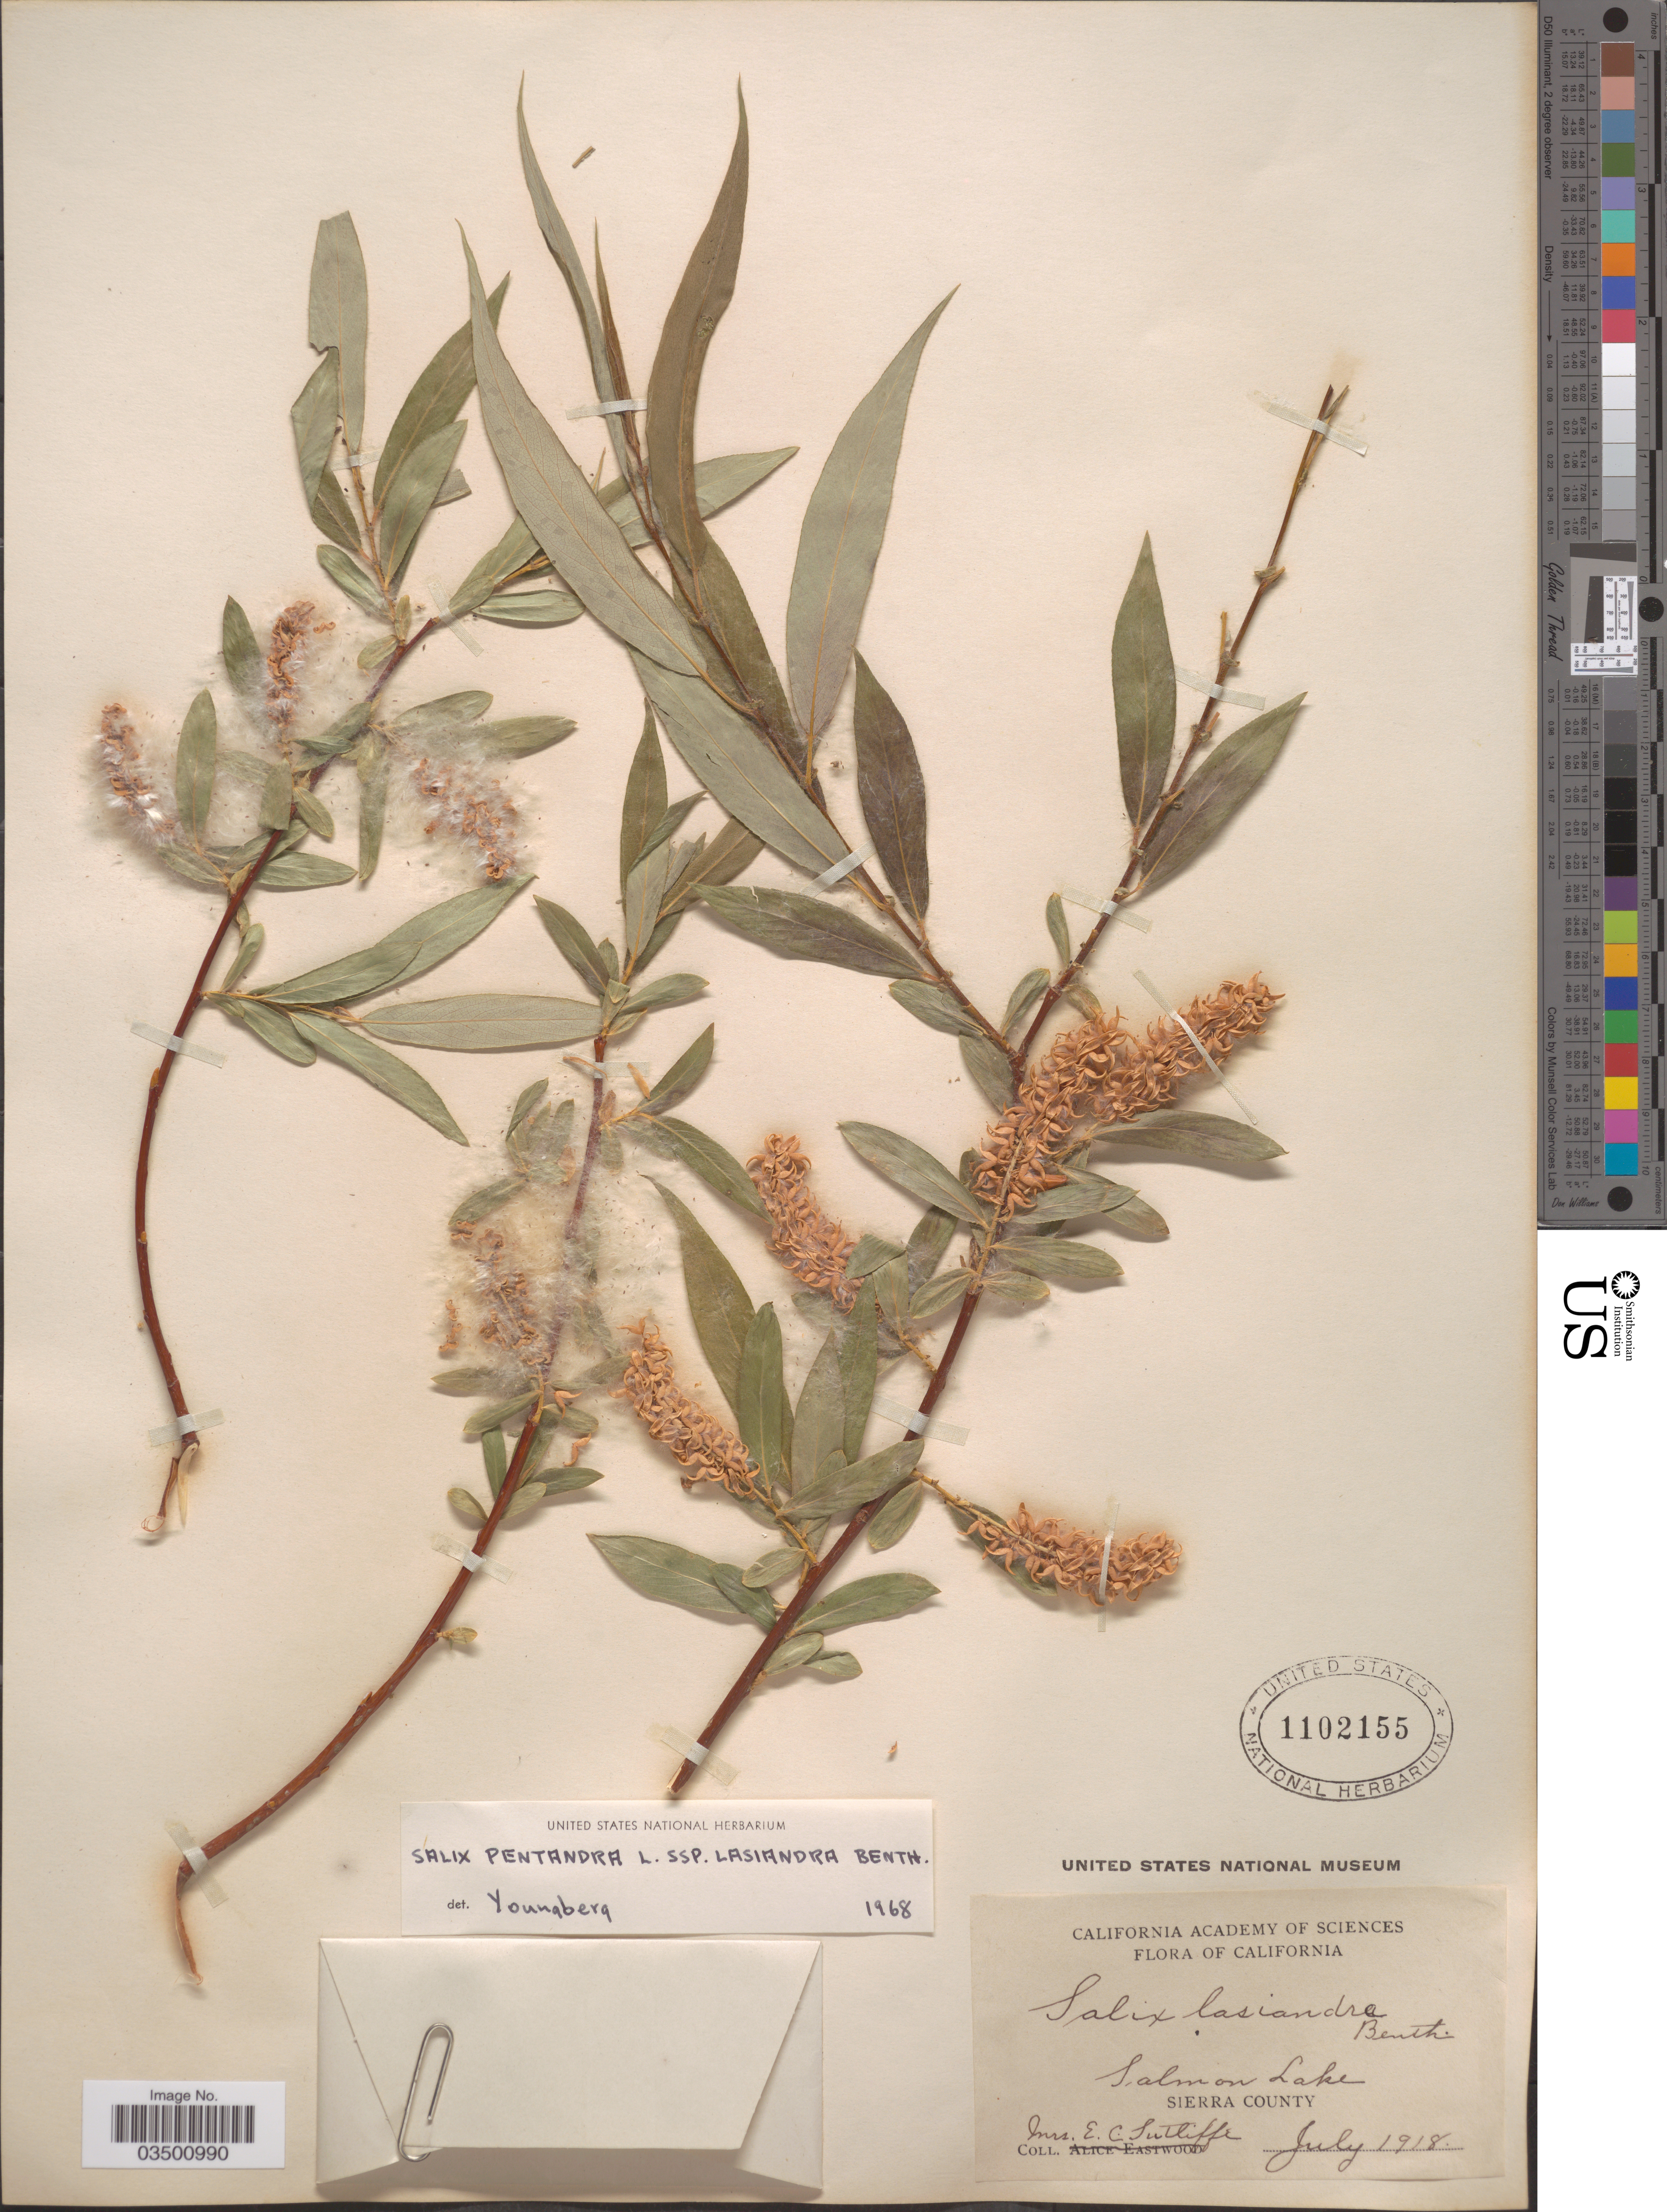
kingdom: Plantae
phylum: Tracheophyta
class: Magnoliopsida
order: Malpighiales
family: Salicaceae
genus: Salix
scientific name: Salix lasiandra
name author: Benth.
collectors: E. Sutliffe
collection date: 1918-07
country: United States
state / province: California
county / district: Sierra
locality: Salmon Lake. Sierra County.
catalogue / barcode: US 1102155